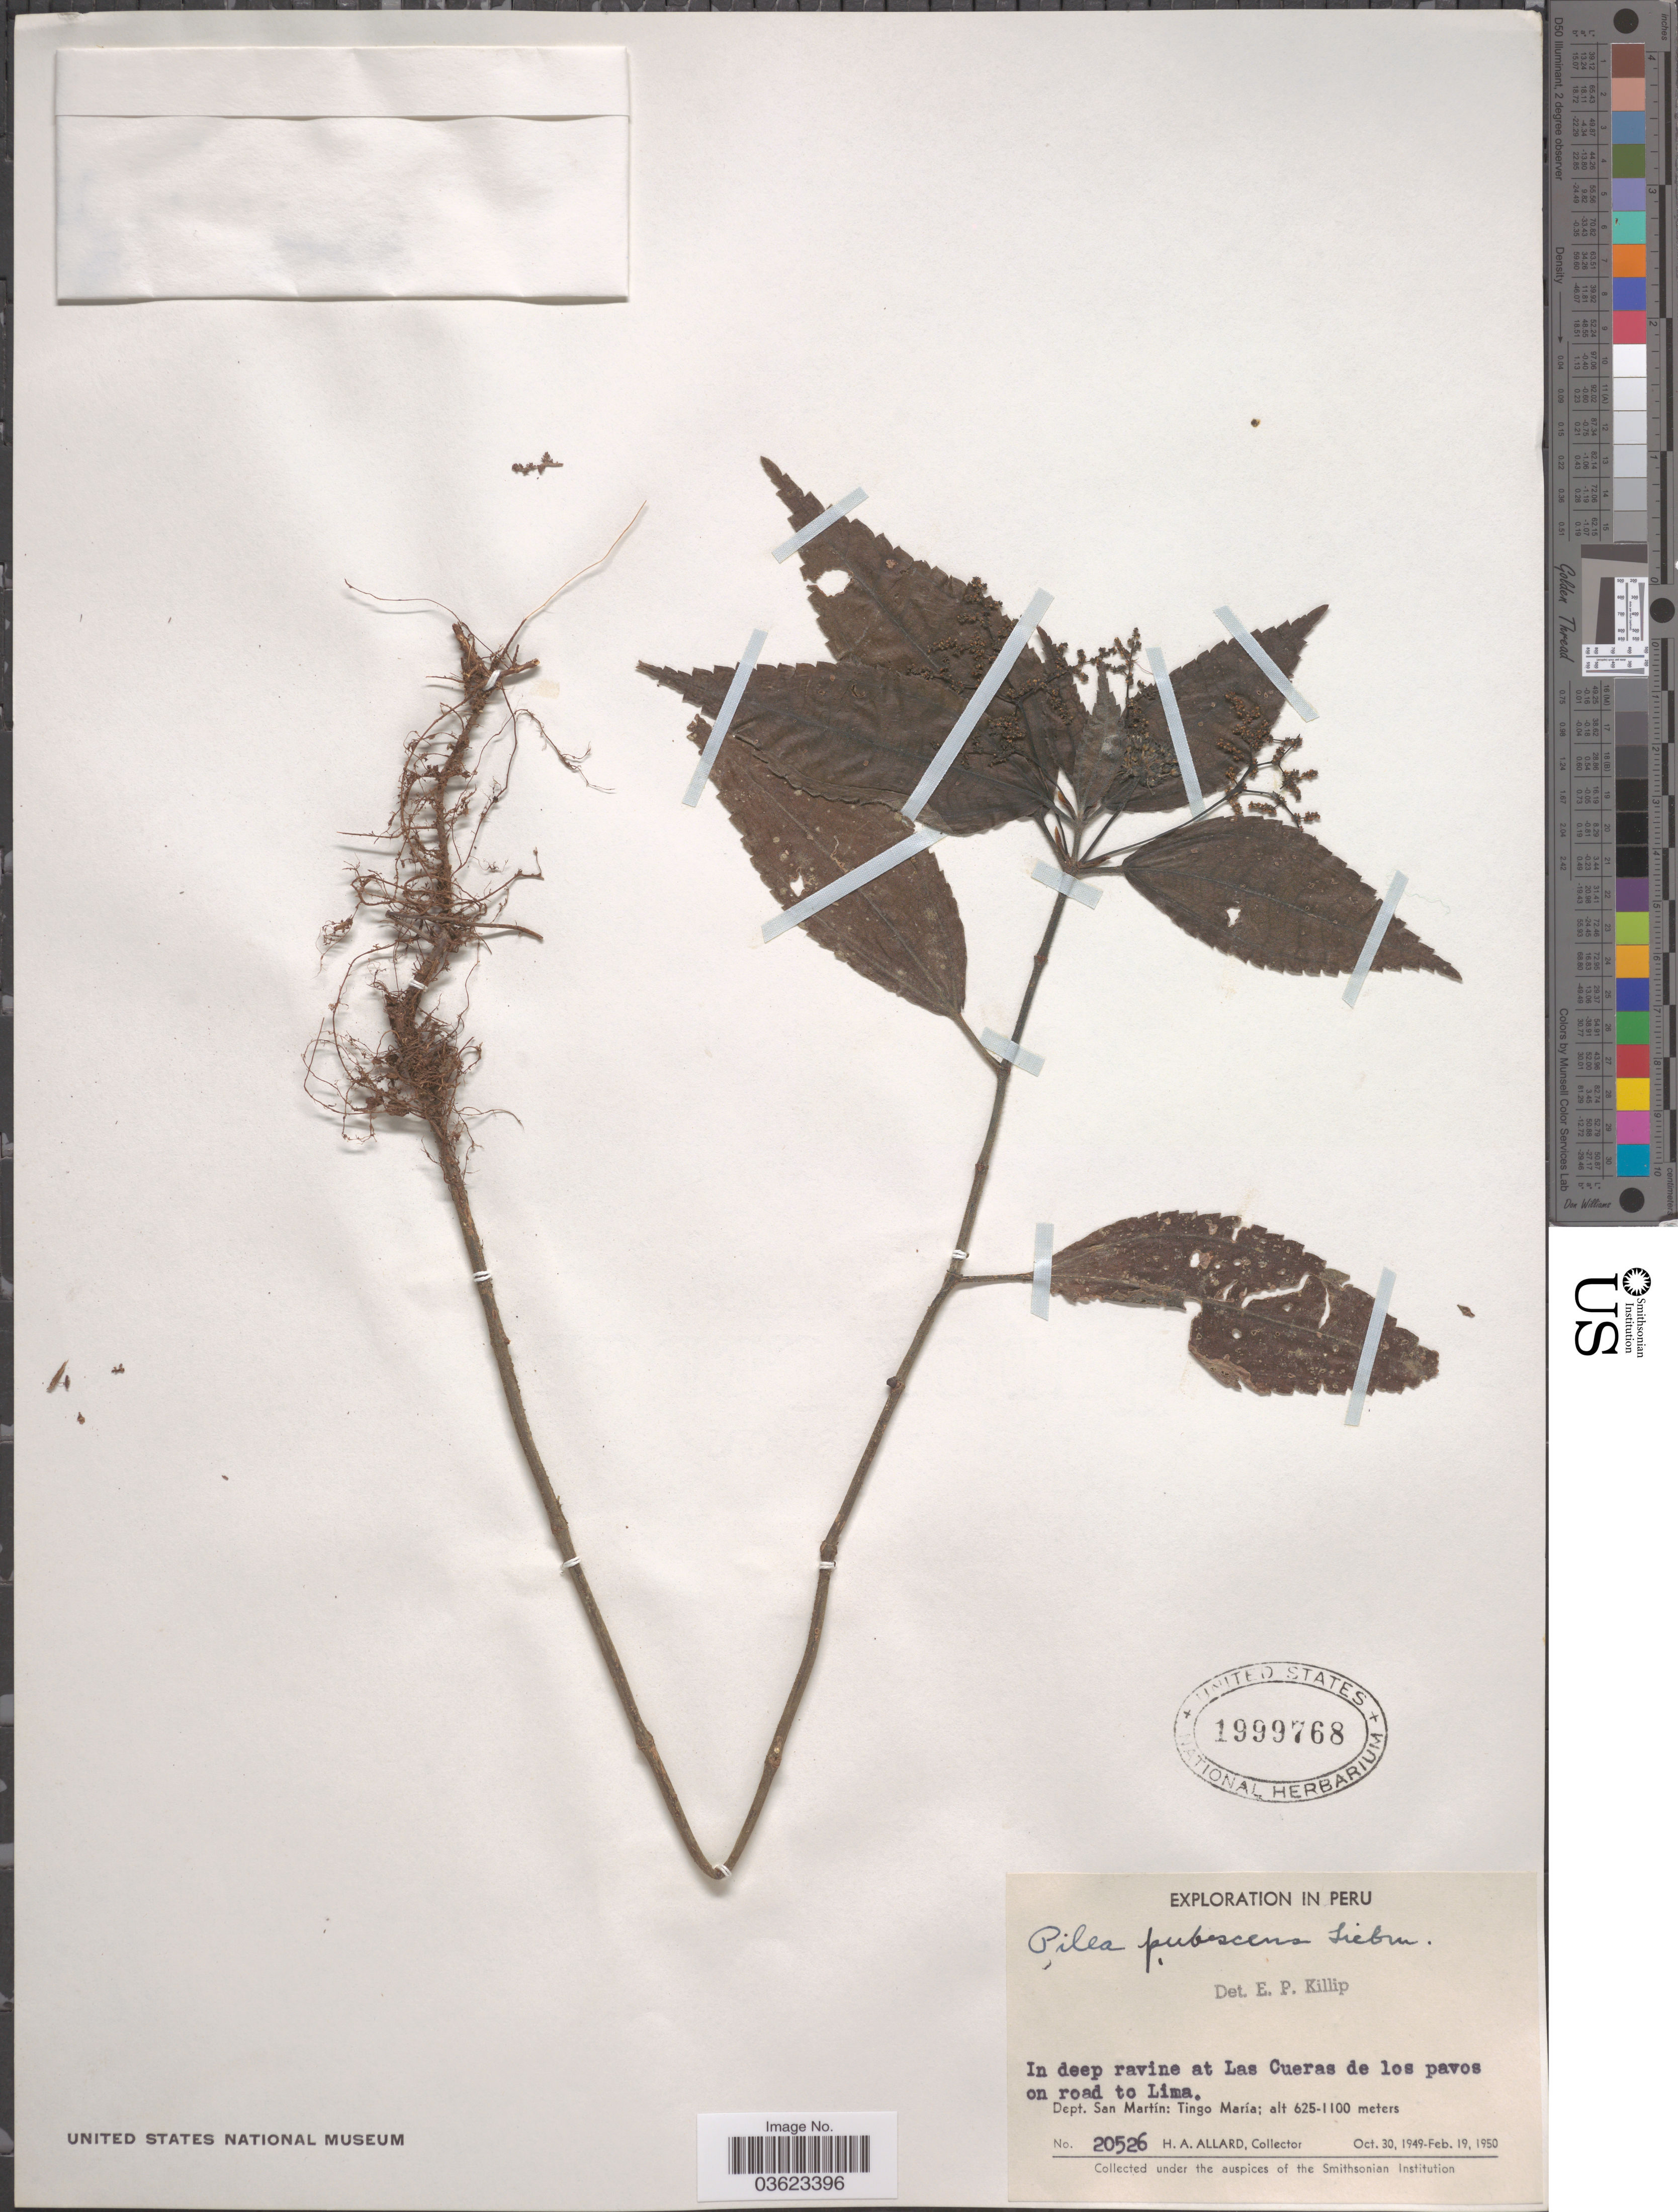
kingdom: Plantae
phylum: Tracheophyta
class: Magnoliopsida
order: Rosales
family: Urticaceae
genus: Pilea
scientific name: Pilea pubescens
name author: Liebm.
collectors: H. A. Allard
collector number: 20526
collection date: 1949-10-30/1950-02-19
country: Peru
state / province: San Martín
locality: In deep ravine at Las Cueras de los pavos on road to Lima. Dept. San Martín: Tingo María.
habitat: in deep ravine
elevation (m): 625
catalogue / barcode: US 1999768